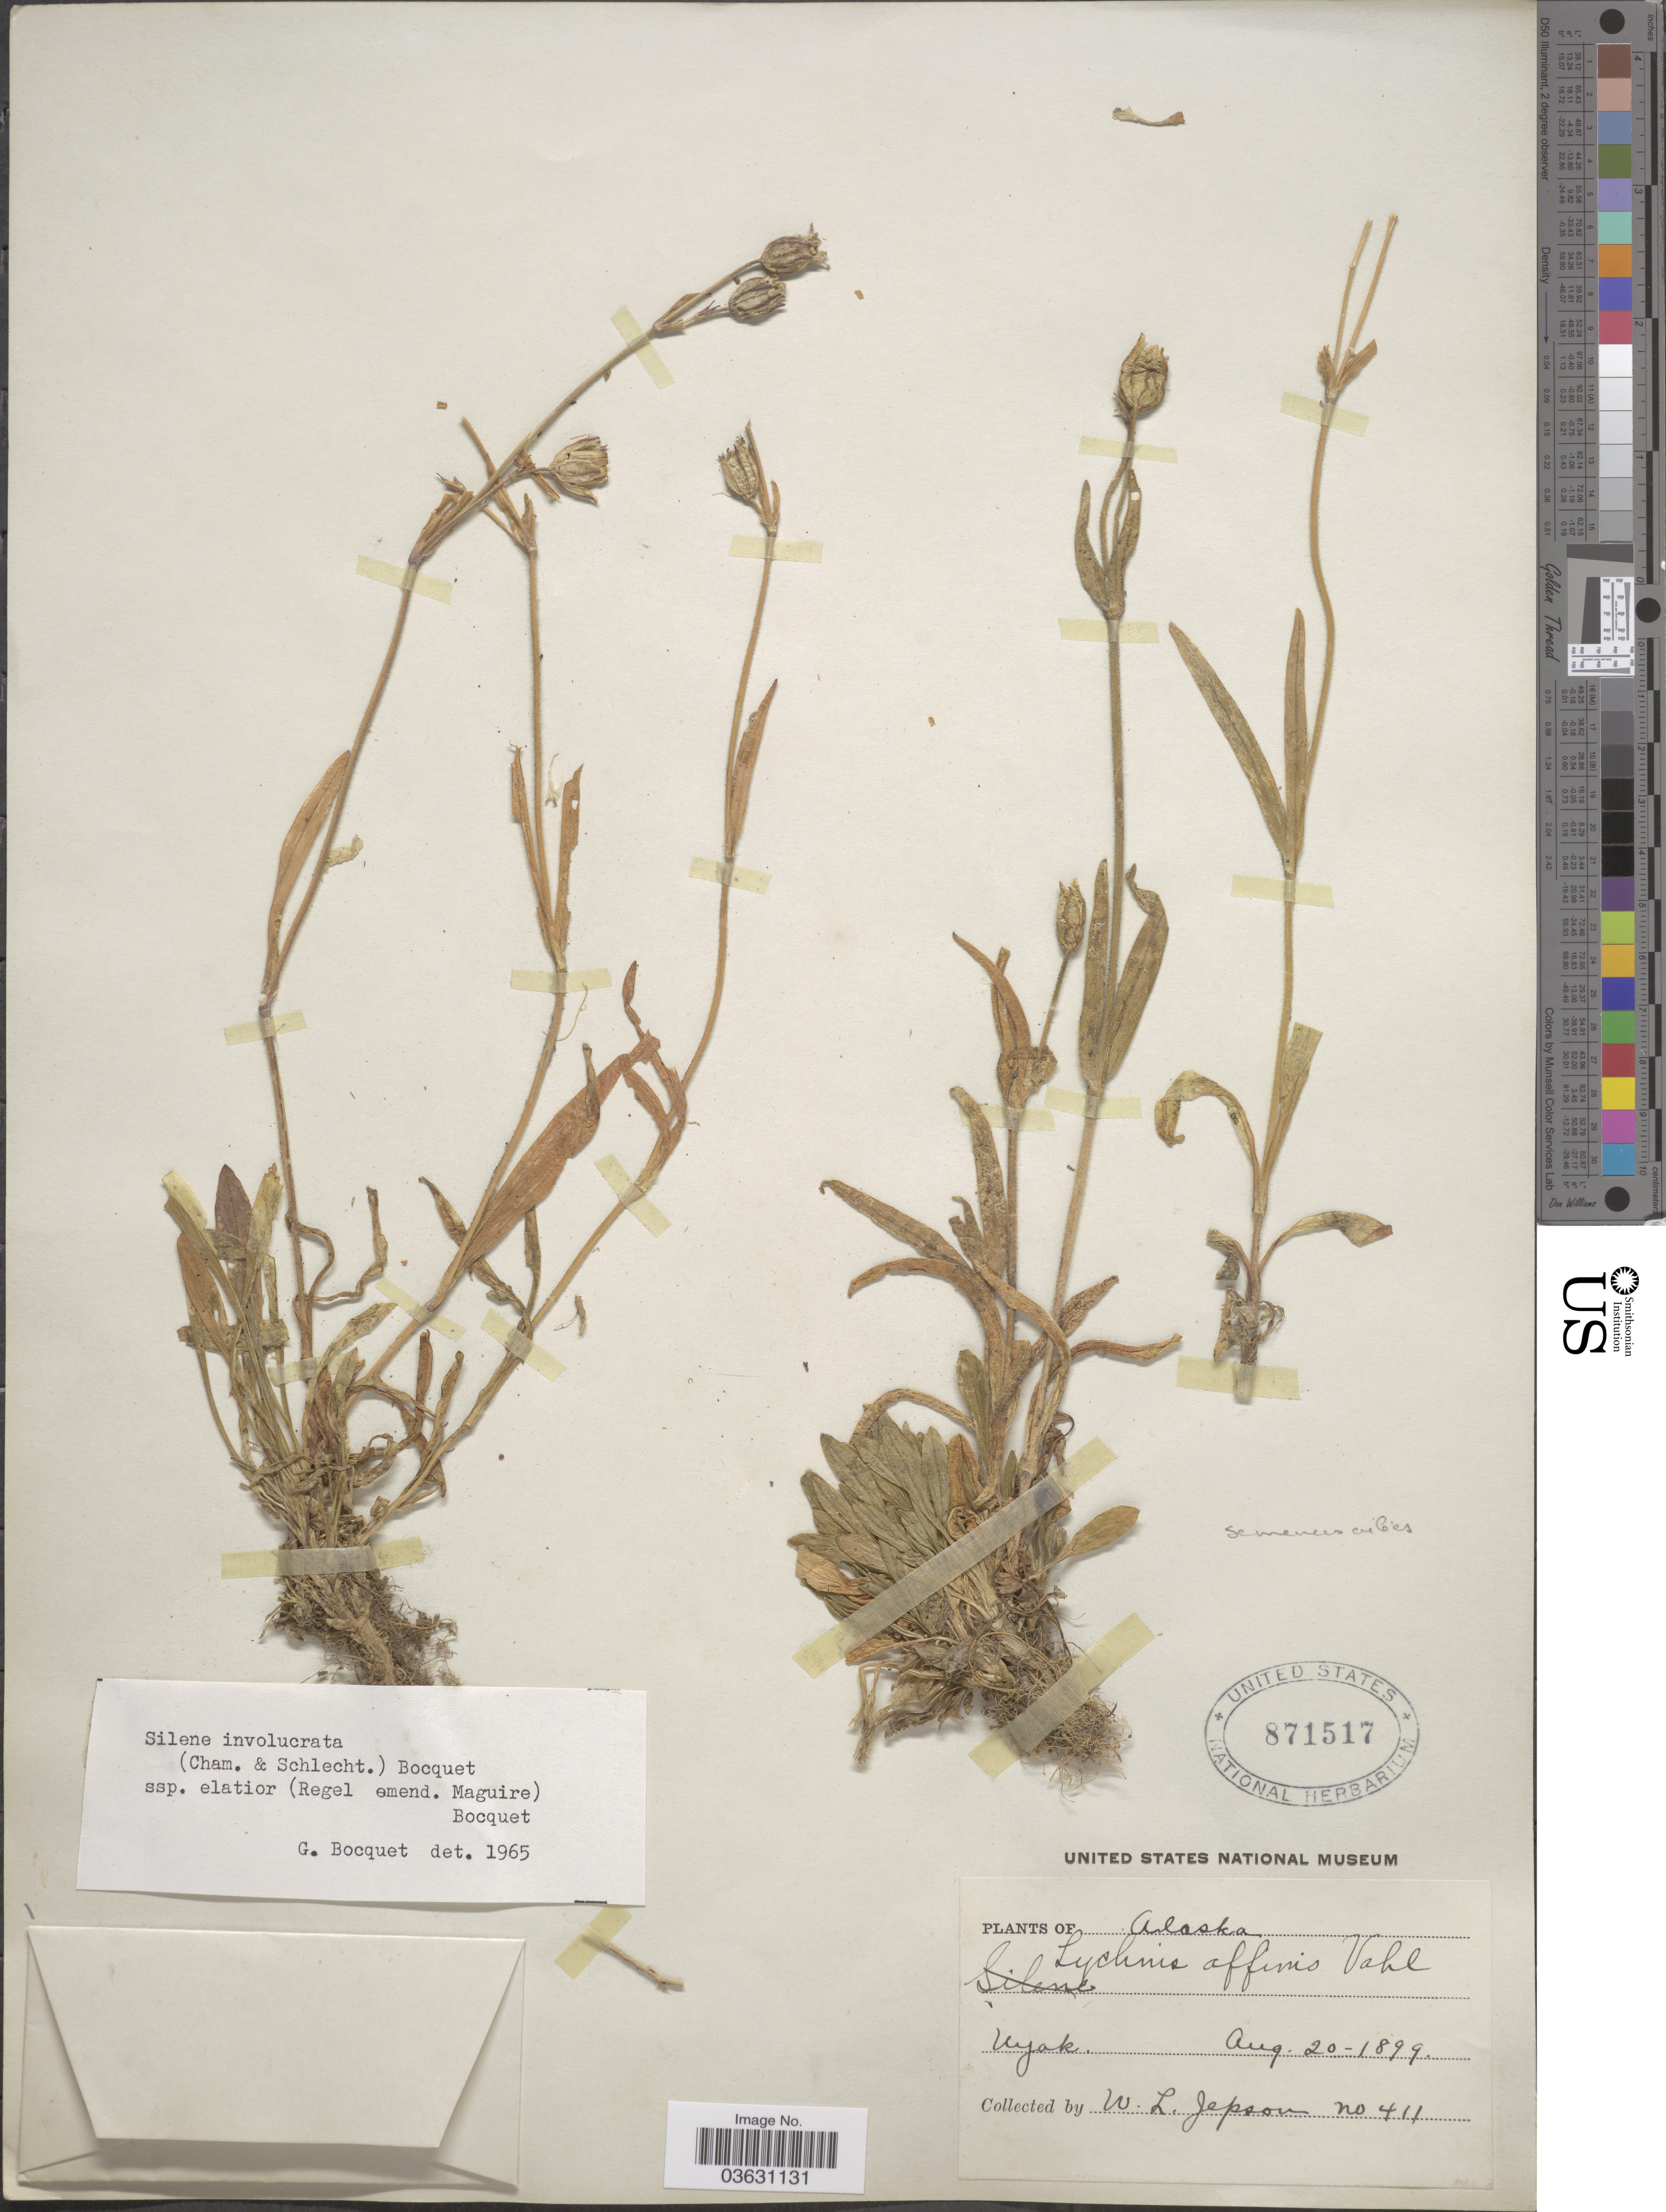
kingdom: Plantae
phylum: Tracheophyta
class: Magnoliopsida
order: Caryophyllales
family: Caryophyllaceae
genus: Silene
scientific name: Silene involucrata subsp. elatior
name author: Bocquet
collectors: W. L. Jepson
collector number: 411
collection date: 1899-08-20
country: United States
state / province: Alaska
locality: Uyak.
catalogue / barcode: US 871517